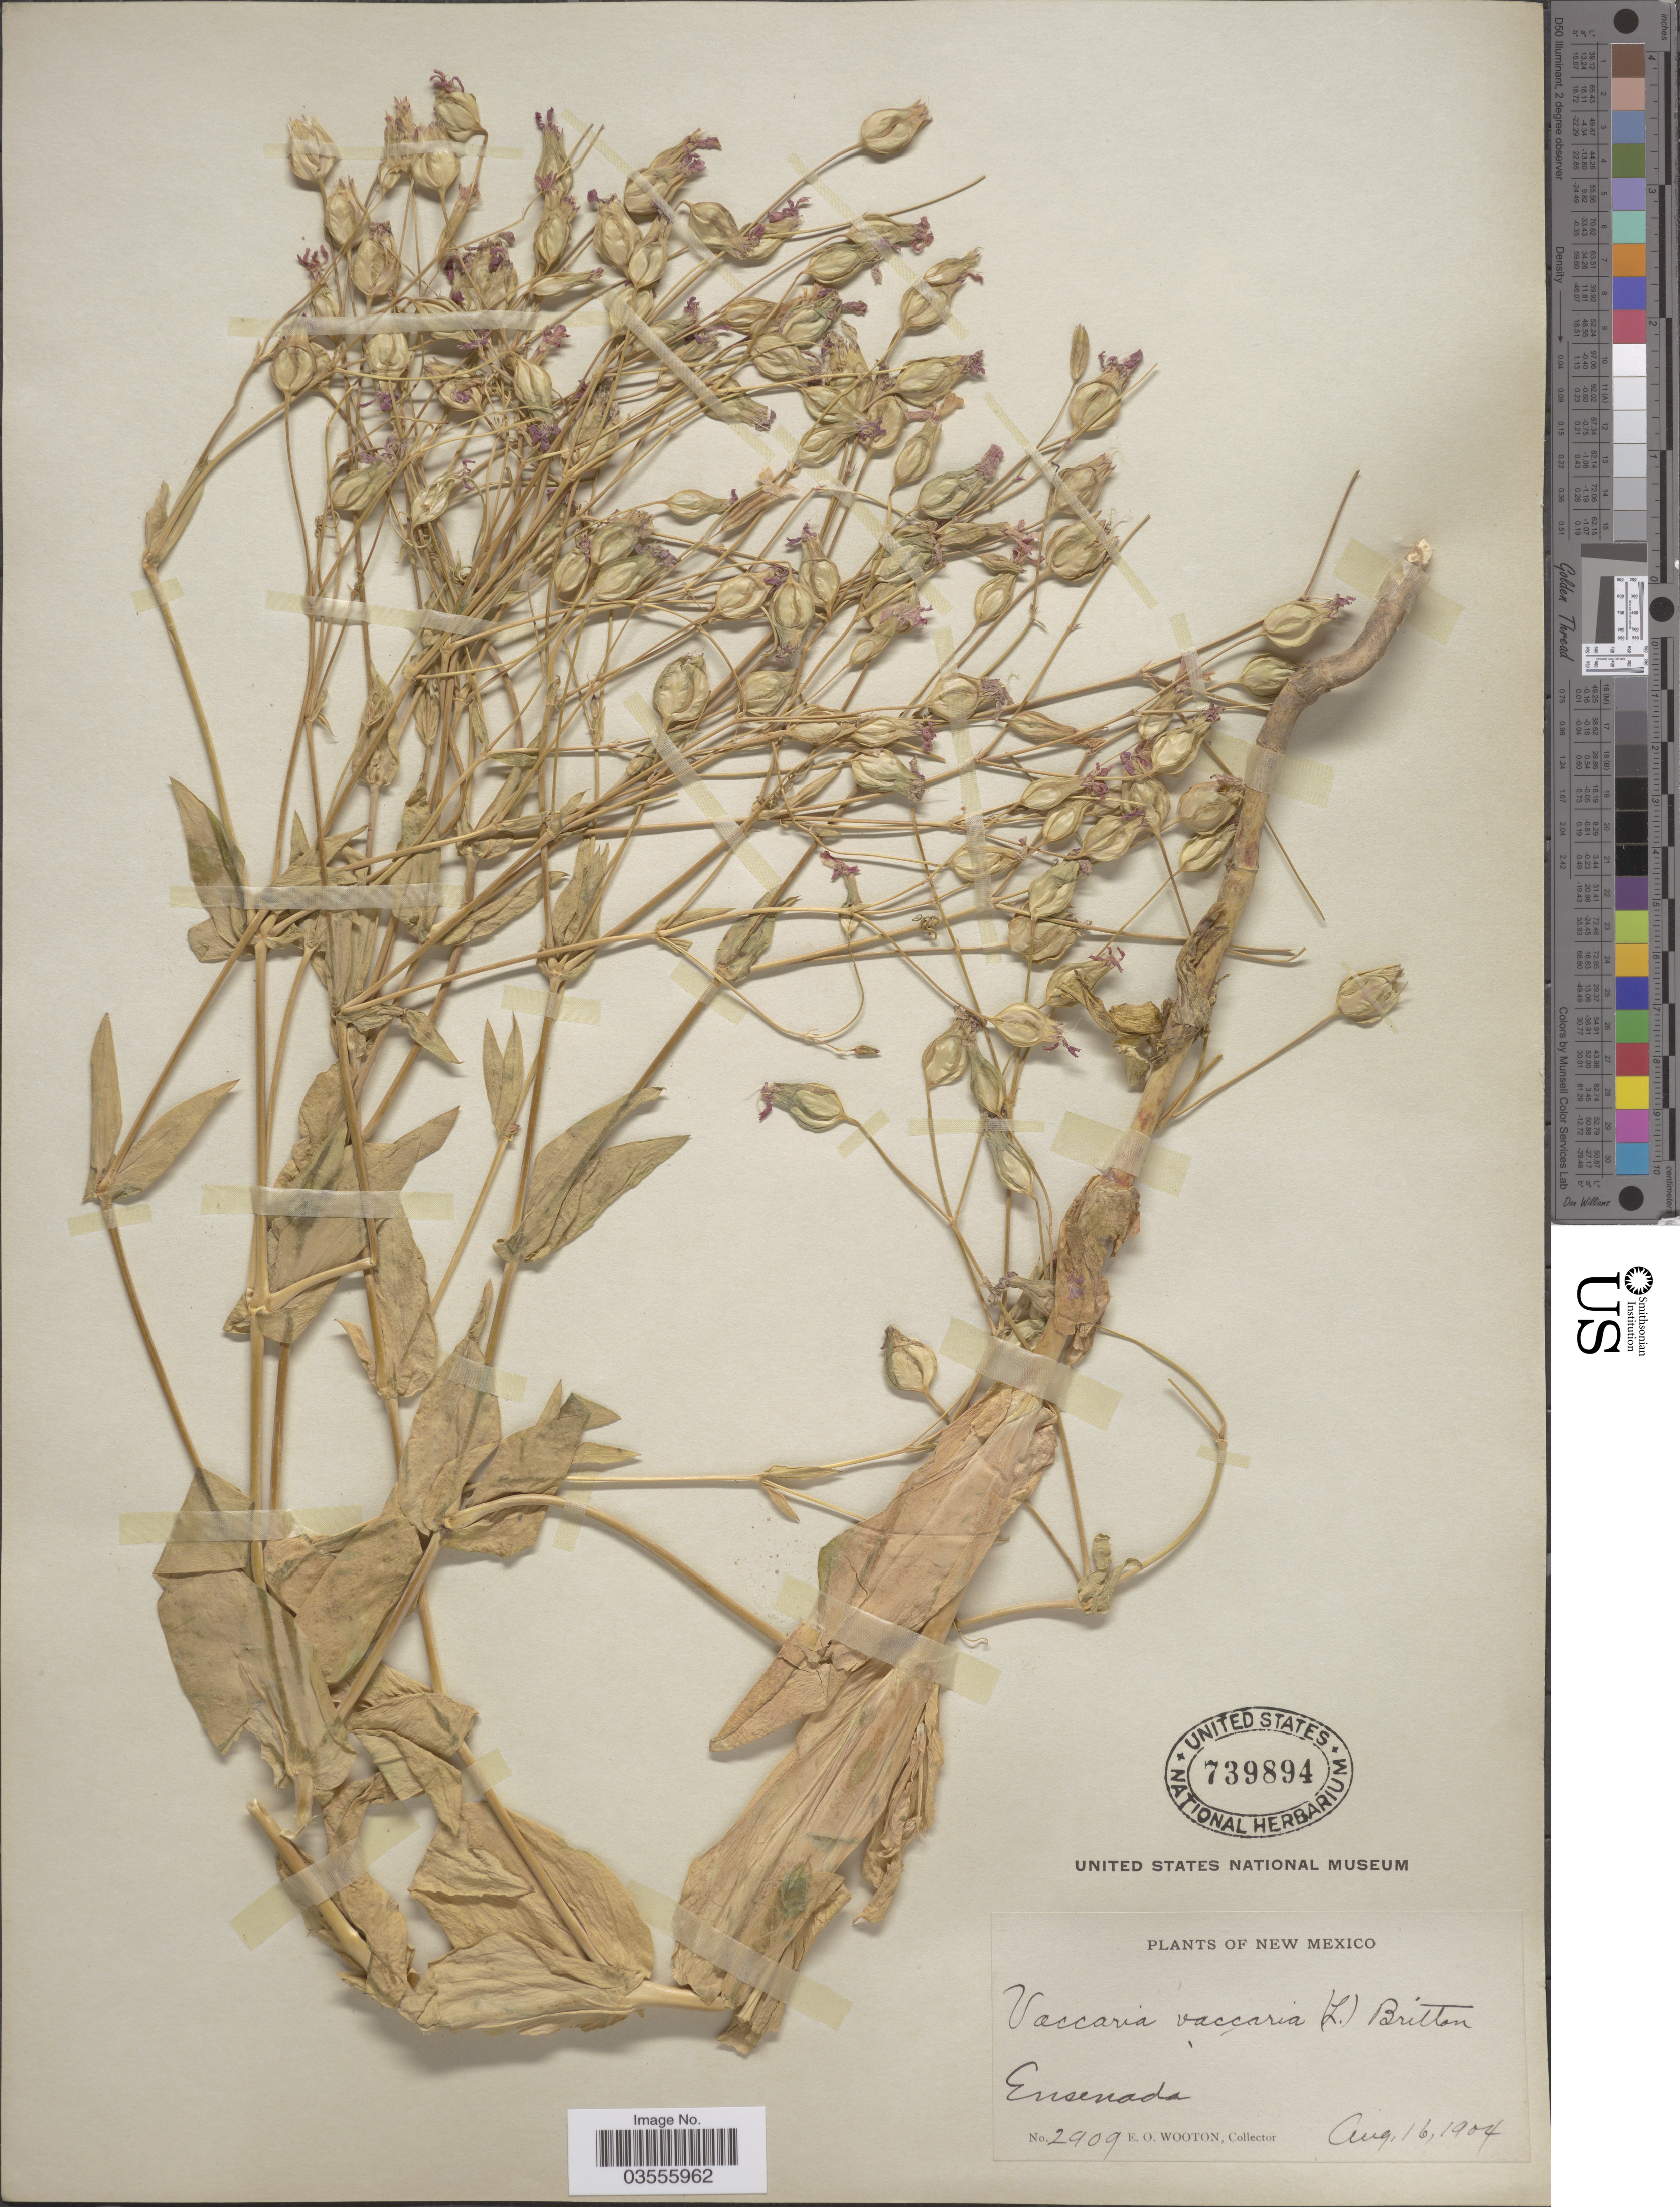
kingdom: Plantae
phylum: Tracheophyta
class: Magnoliopsida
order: Caryophyllales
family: Caryophyllaceae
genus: Gypsophila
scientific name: Gypsophila vaccaria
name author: (L.) Sm.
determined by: Strong, M. T., (US), Smithsonian Institution - National Museum of Natural History (UNITED STATES)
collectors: E. O. Wooton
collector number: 2909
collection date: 1904-08-16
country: United States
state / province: New Mexico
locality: Ensenada.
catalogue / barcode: US 739894